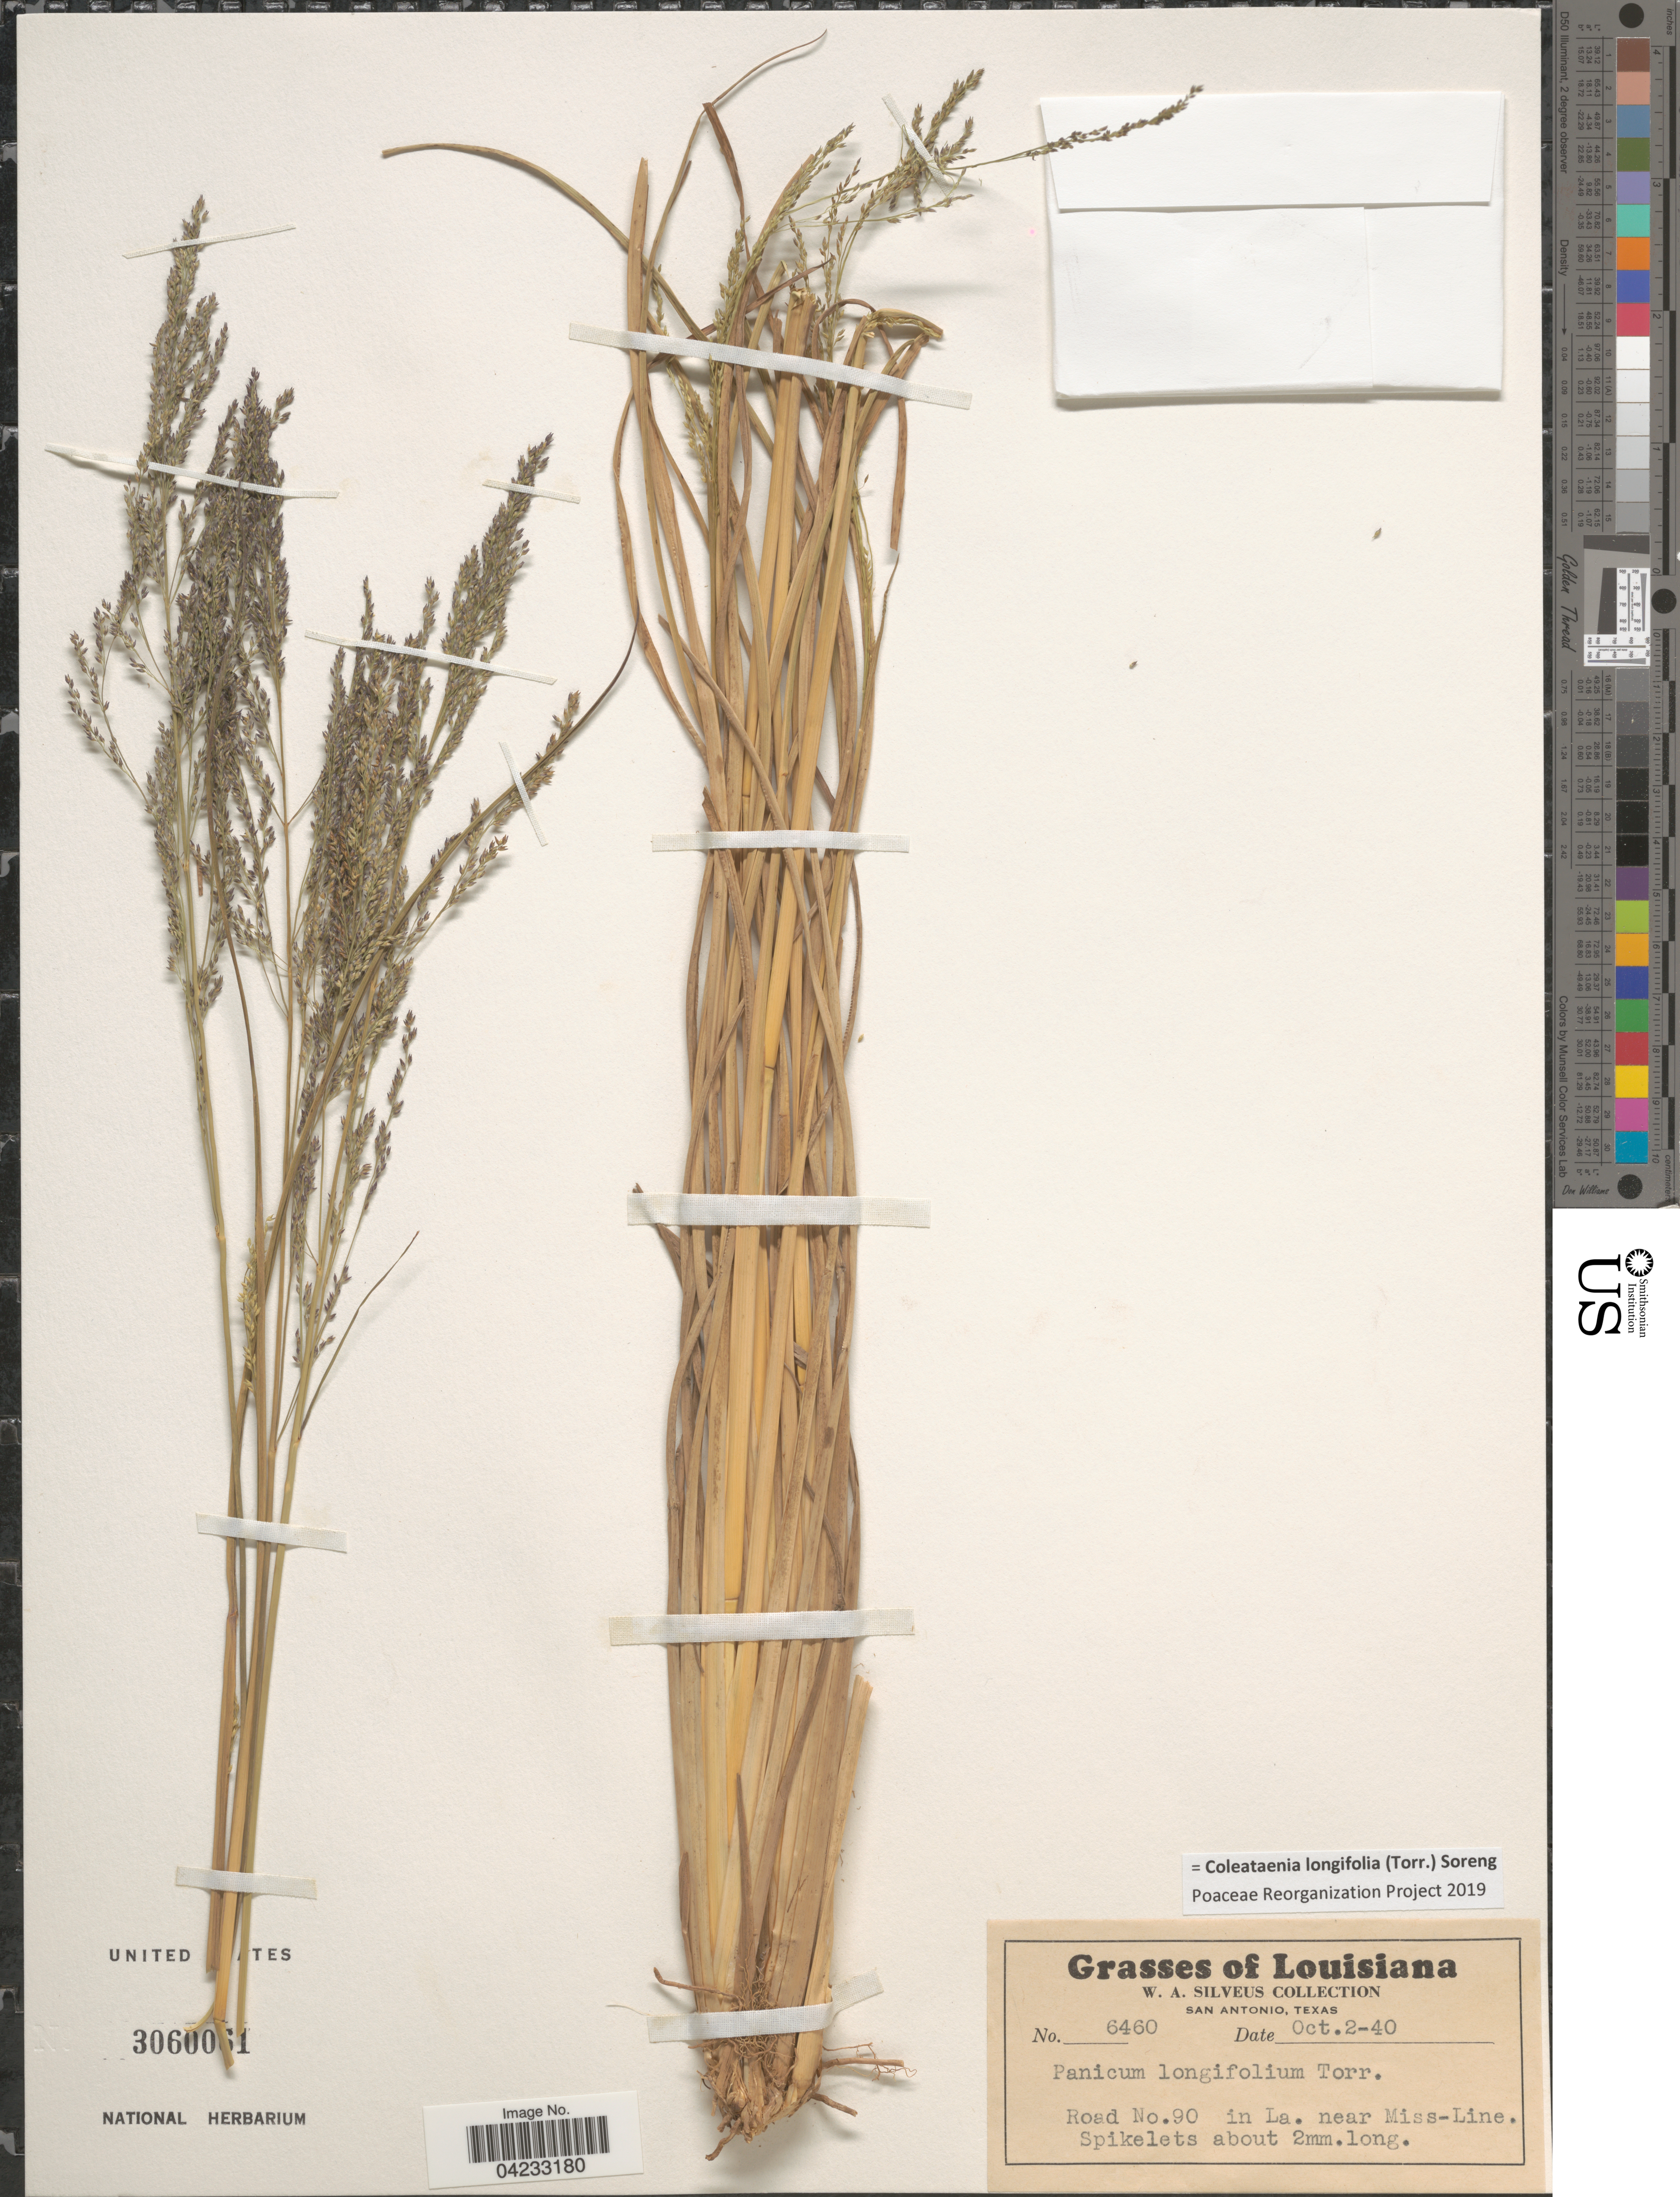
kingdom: Plantae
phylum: Tracheophyta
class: Liliopsida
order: Poales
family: Poaceae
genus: Coleataenia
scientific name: Coleataenia longifolia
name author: (Torr.) Soreng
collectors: W. Silveus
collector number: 6460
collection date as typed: Transcribed d/m/y: 2/10/40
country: United States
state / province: Louisiana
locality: Road No. 90 in La. near Miss-Line.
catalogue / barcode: US 3060061